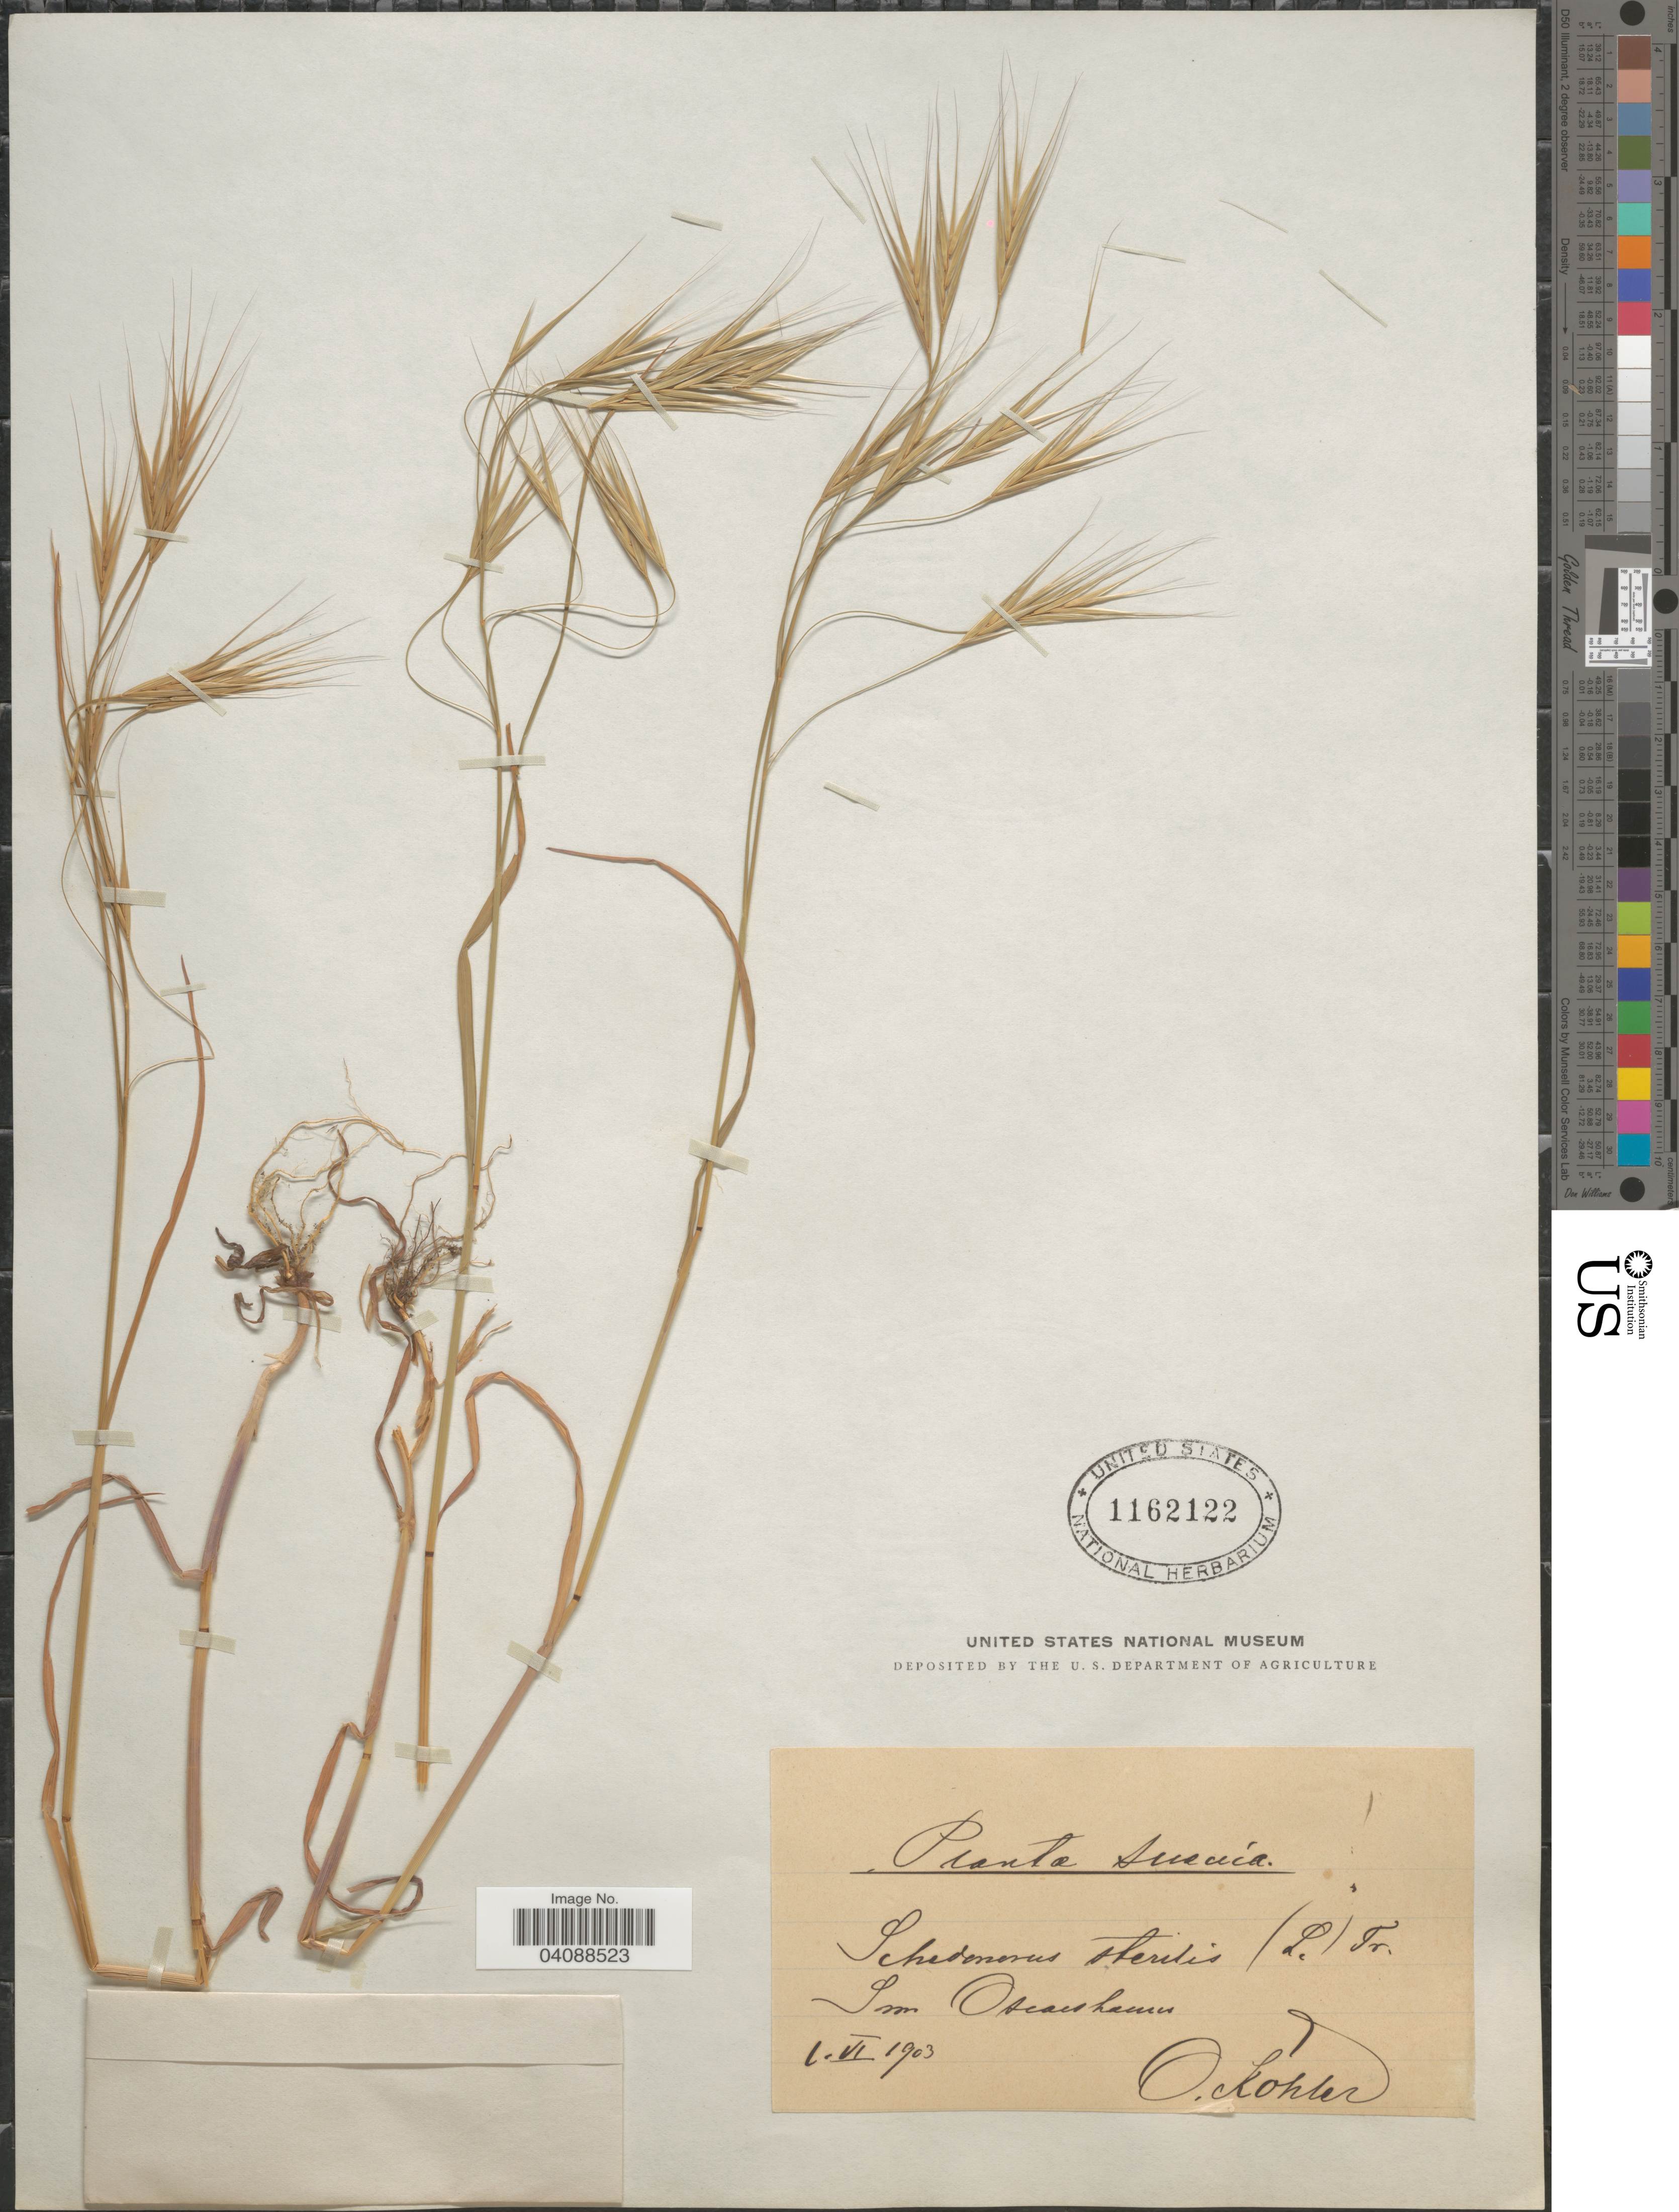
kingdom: Plantae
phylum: Tracheophyta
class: Liliopsida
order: Poales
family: Poaceae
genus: Bromus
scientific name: Bromus sterilis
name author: L.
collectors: O. Köhler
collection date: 1903-06-01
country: Sweden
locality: Suecica. Im Oskarshamn.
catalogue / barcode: US 1162122